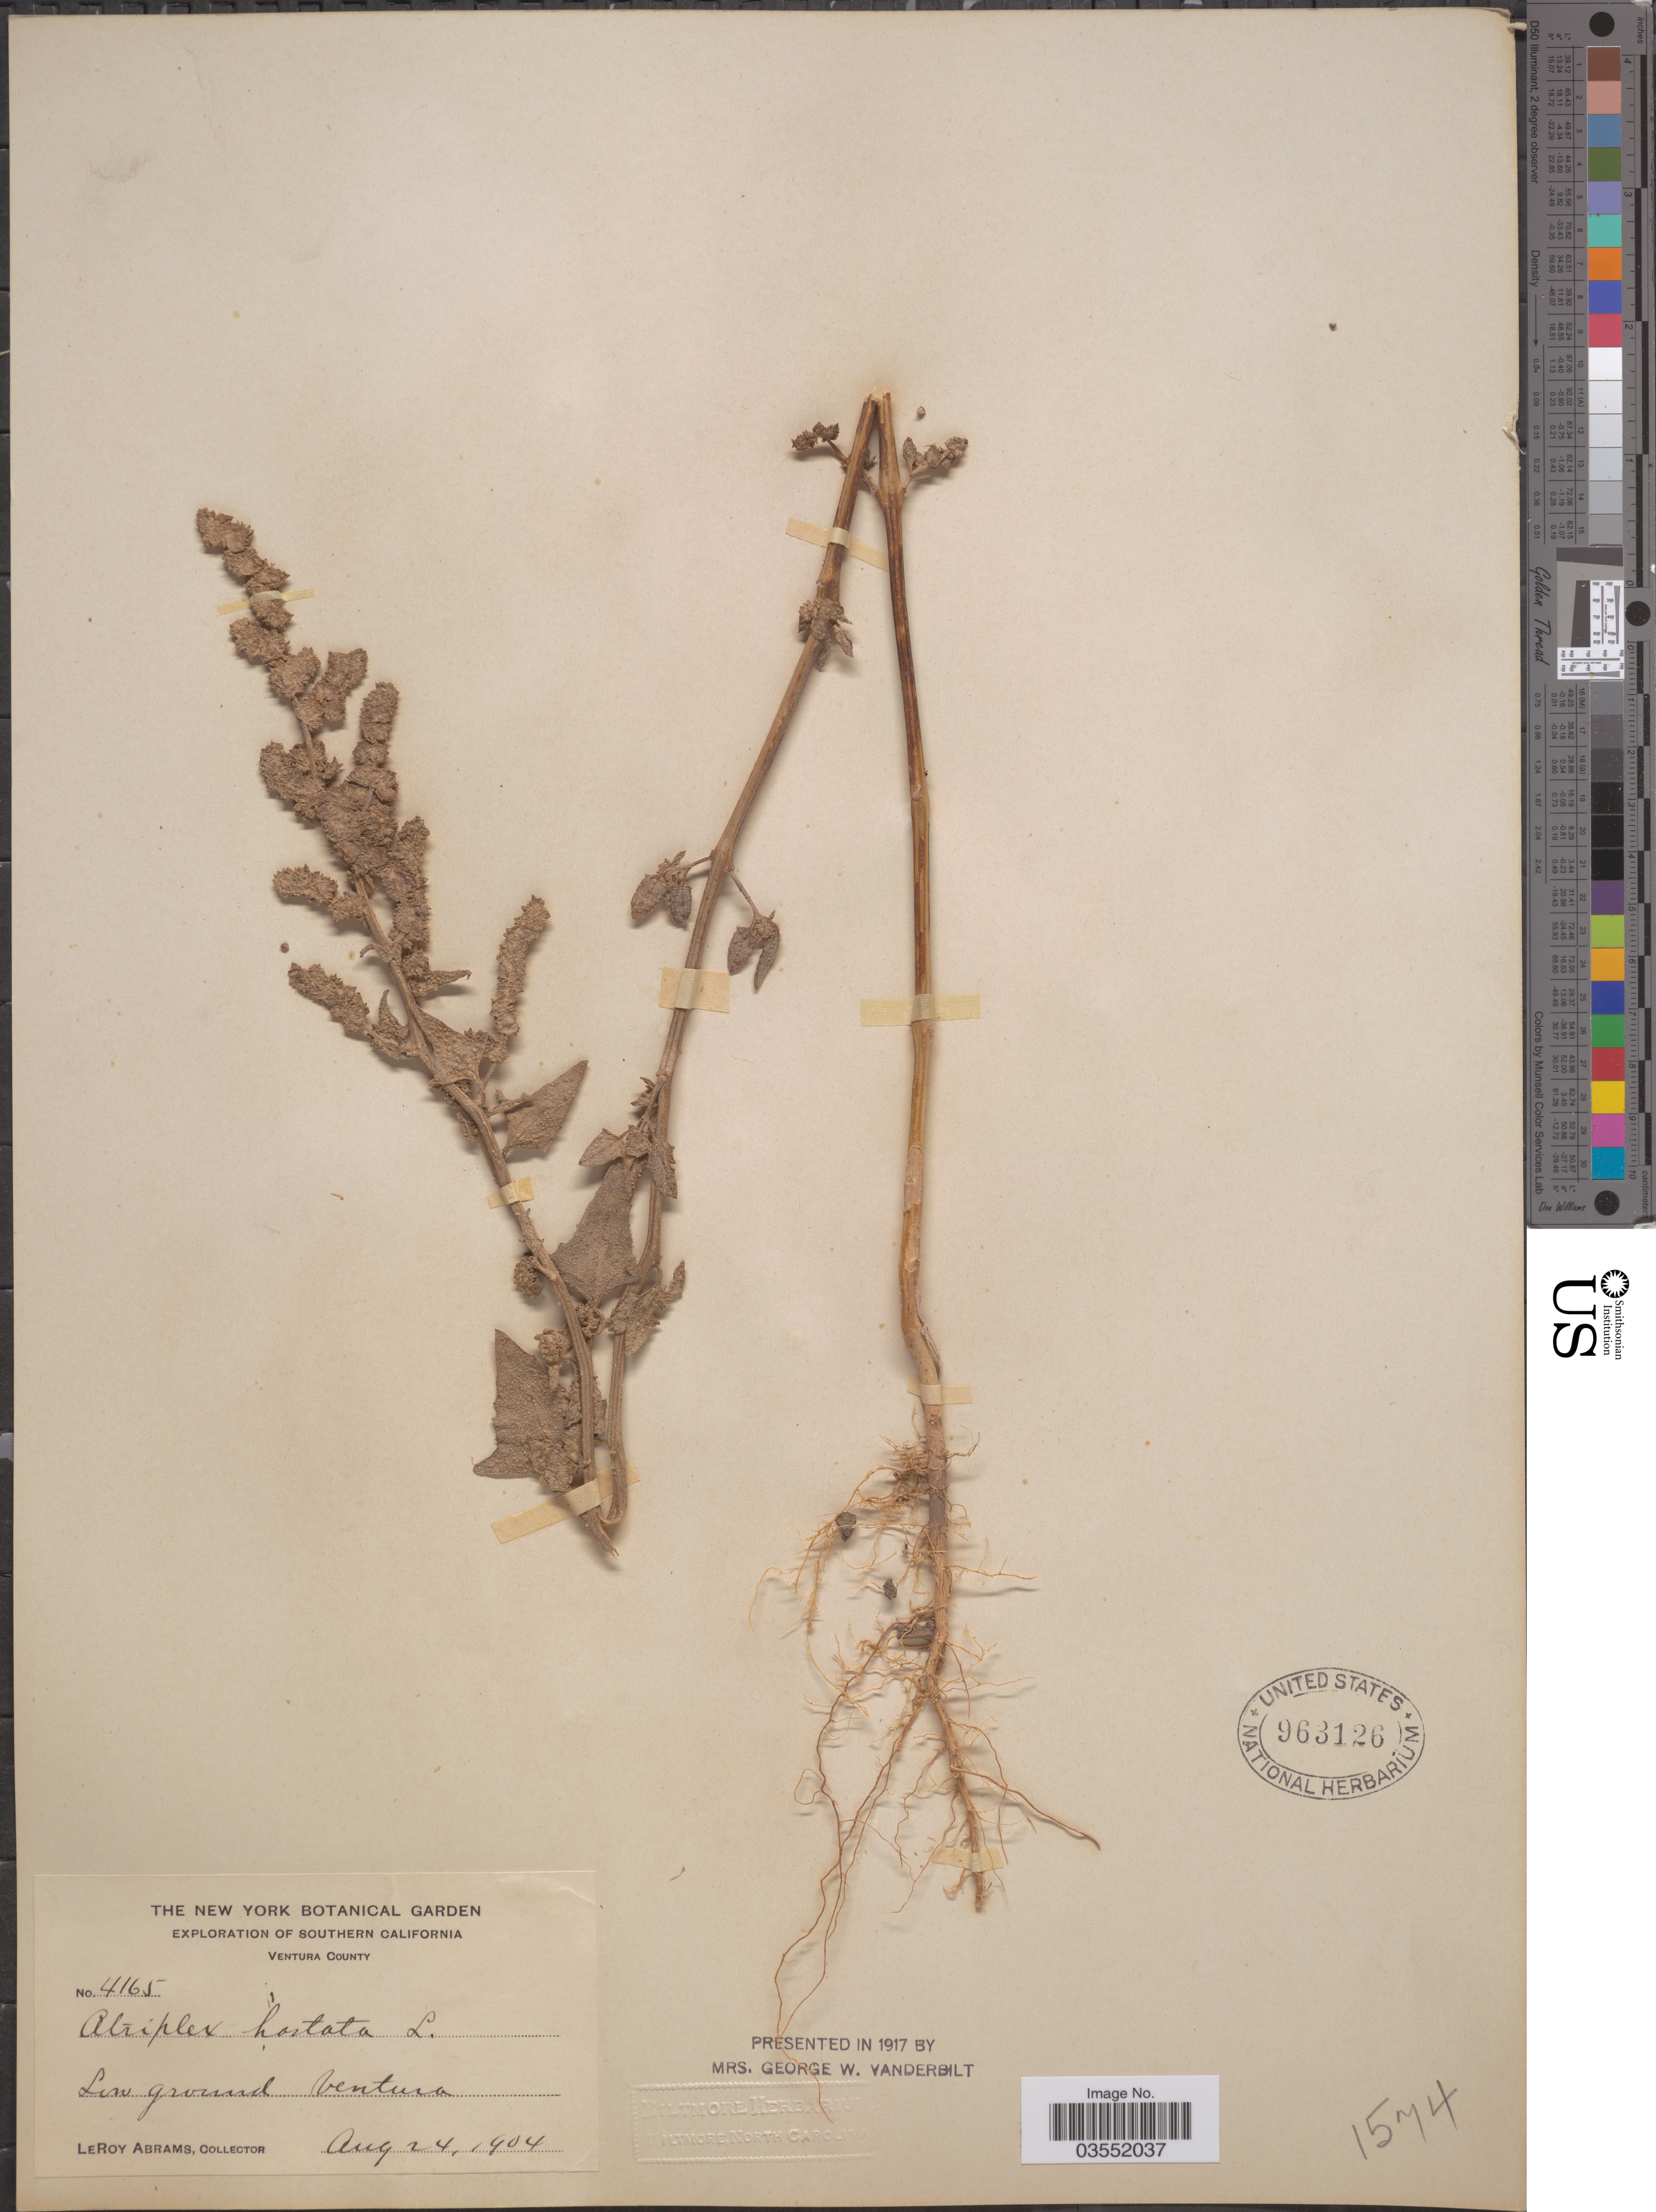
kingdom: Plantae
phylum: Tracheophyta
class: Magnoliopsida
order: Caryophyllales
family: Amaranthaceae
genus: Atriplex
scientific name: Atriplex hastata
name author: L.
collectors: L. Abrams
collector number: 4165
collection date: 1904-08-24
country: United States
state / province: California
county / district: Ventura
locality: Southern California. Ventura County. Low ground Ventura.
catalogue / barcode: US 963126